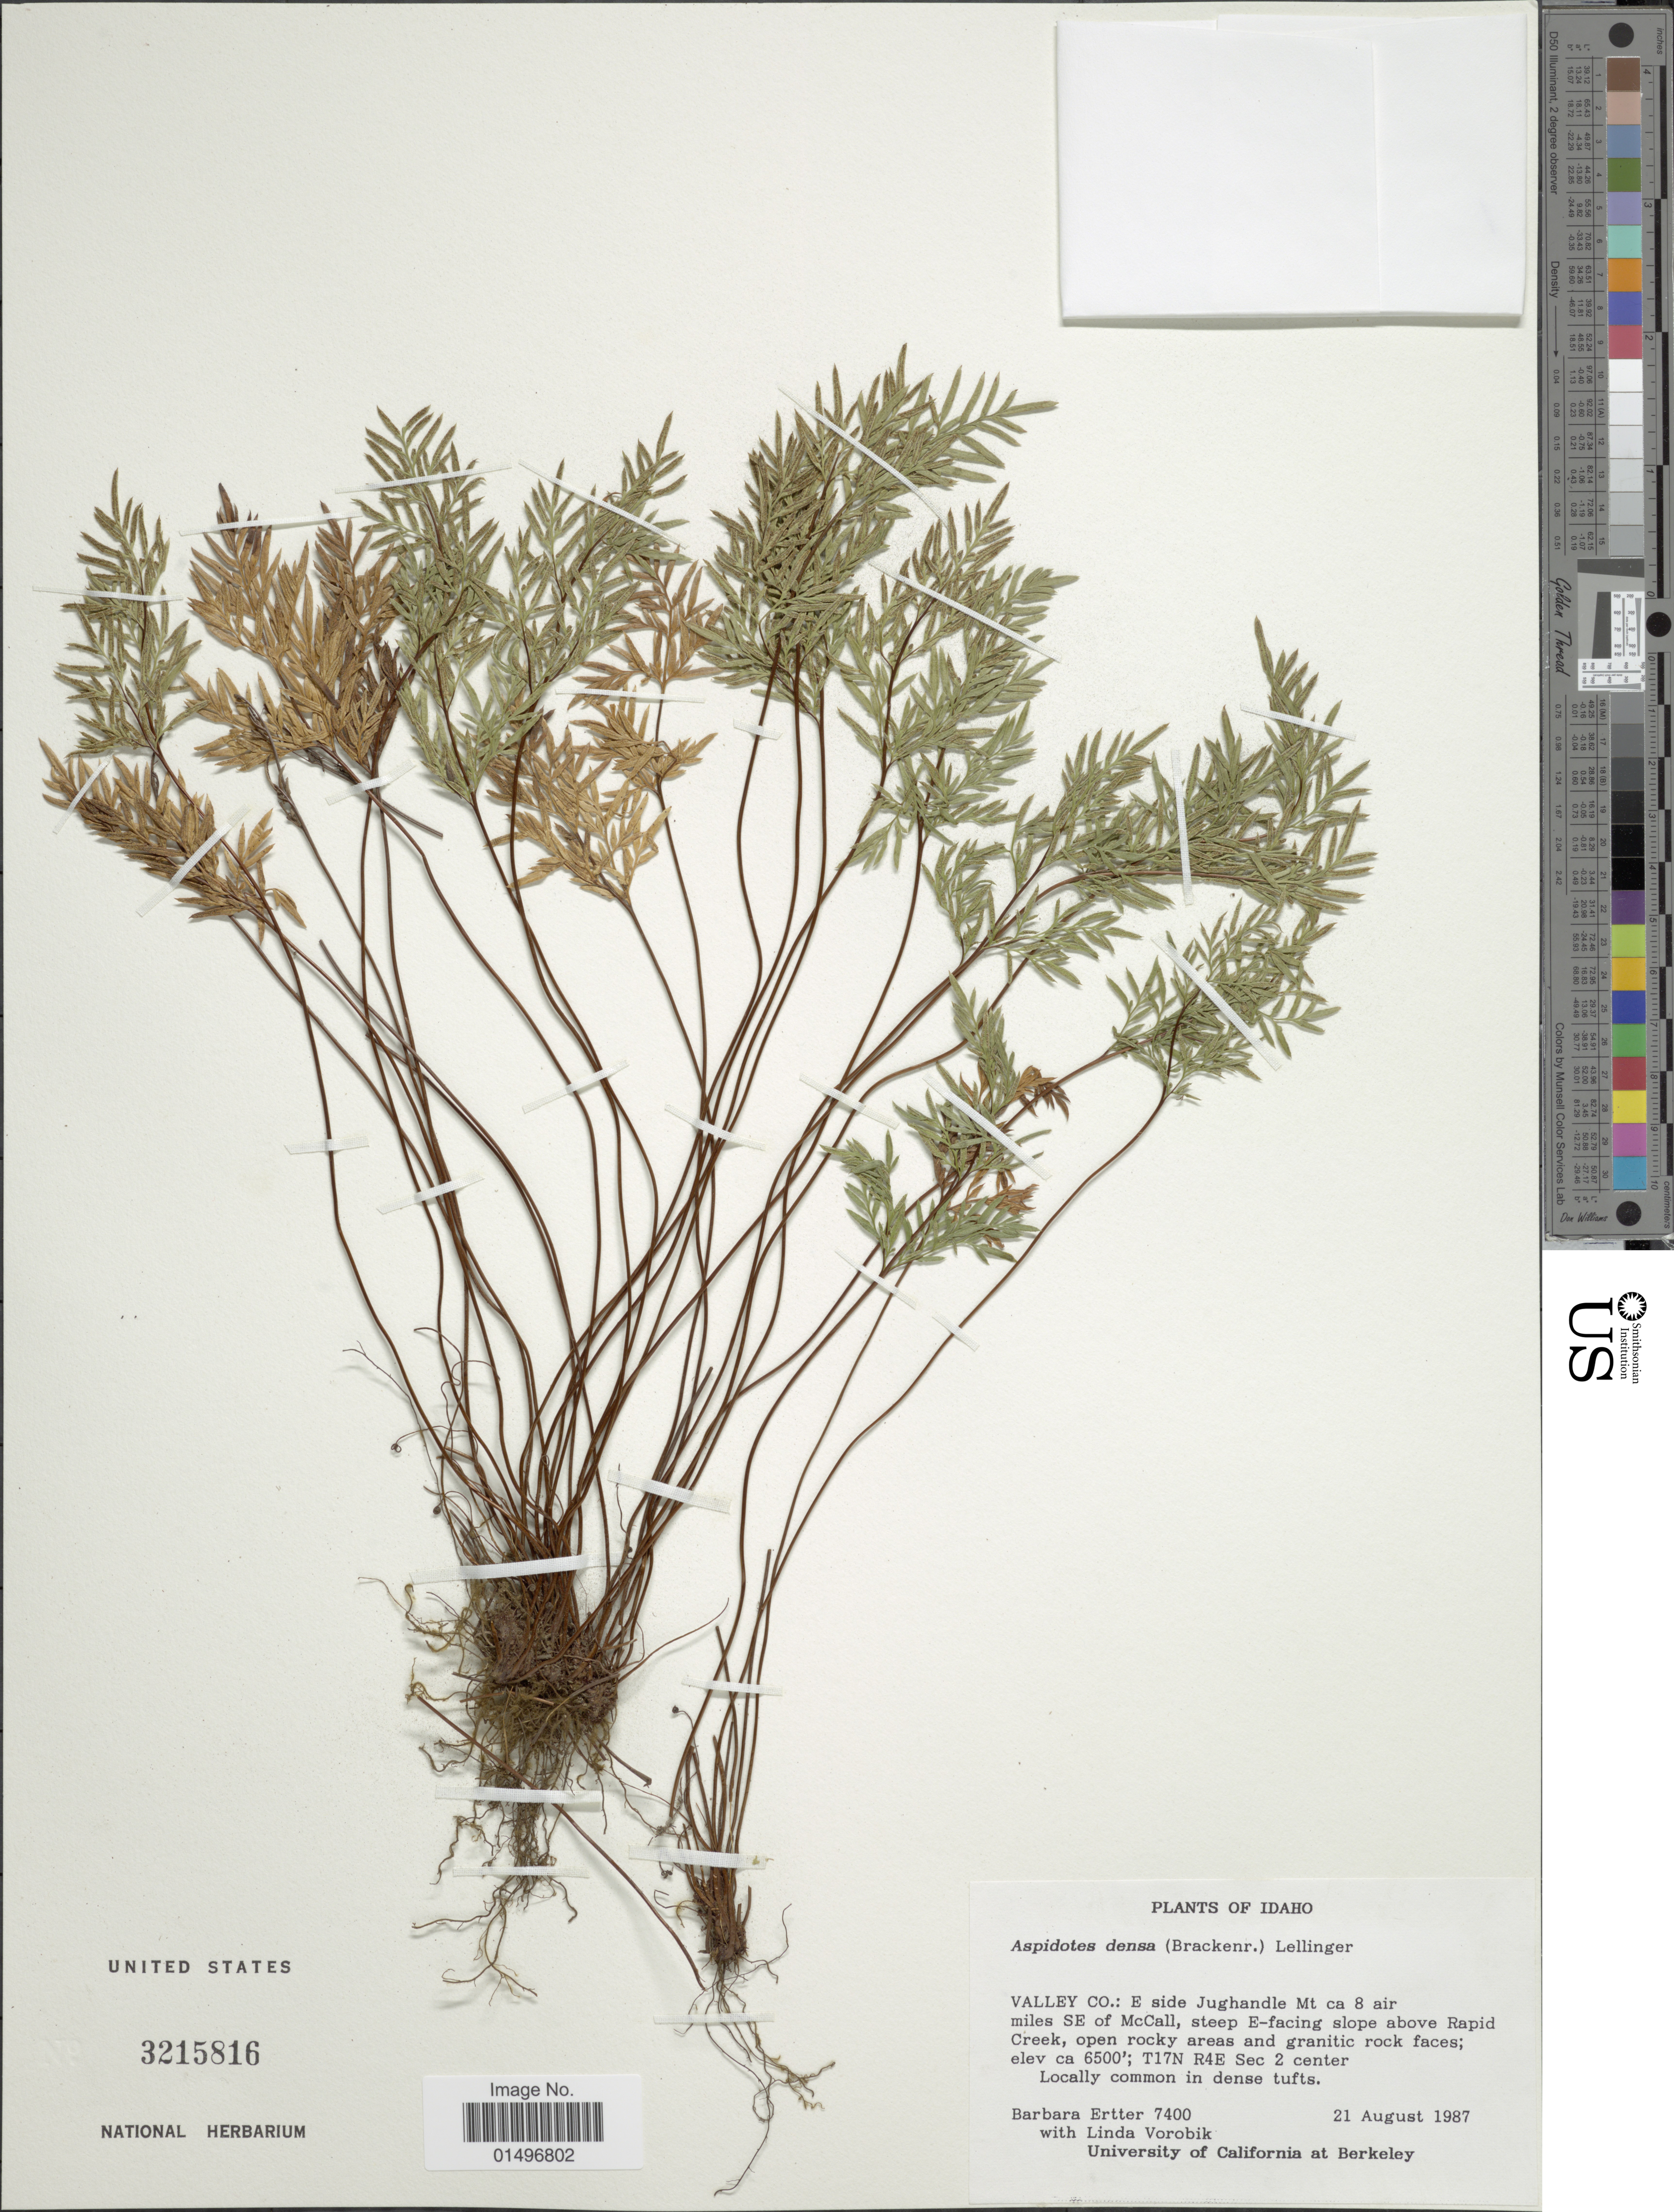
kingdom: Plantae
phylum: Tracheophyta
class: Polypodiopsida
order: Polypodiales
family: Pteridaceae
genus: Aspidotis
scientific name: Aspidotis densa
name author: (Brack.) Lellinger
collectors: B. Ertter & L. Vorobik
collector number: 7400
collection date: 1987-08-21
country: United States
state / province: Idaho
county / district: Valley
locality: E side Jughandle Mt, ca. 8 air miles SE of McCall, steep E-facing slope above Rapid Creek.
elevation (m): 1981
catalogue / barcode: US 3215816